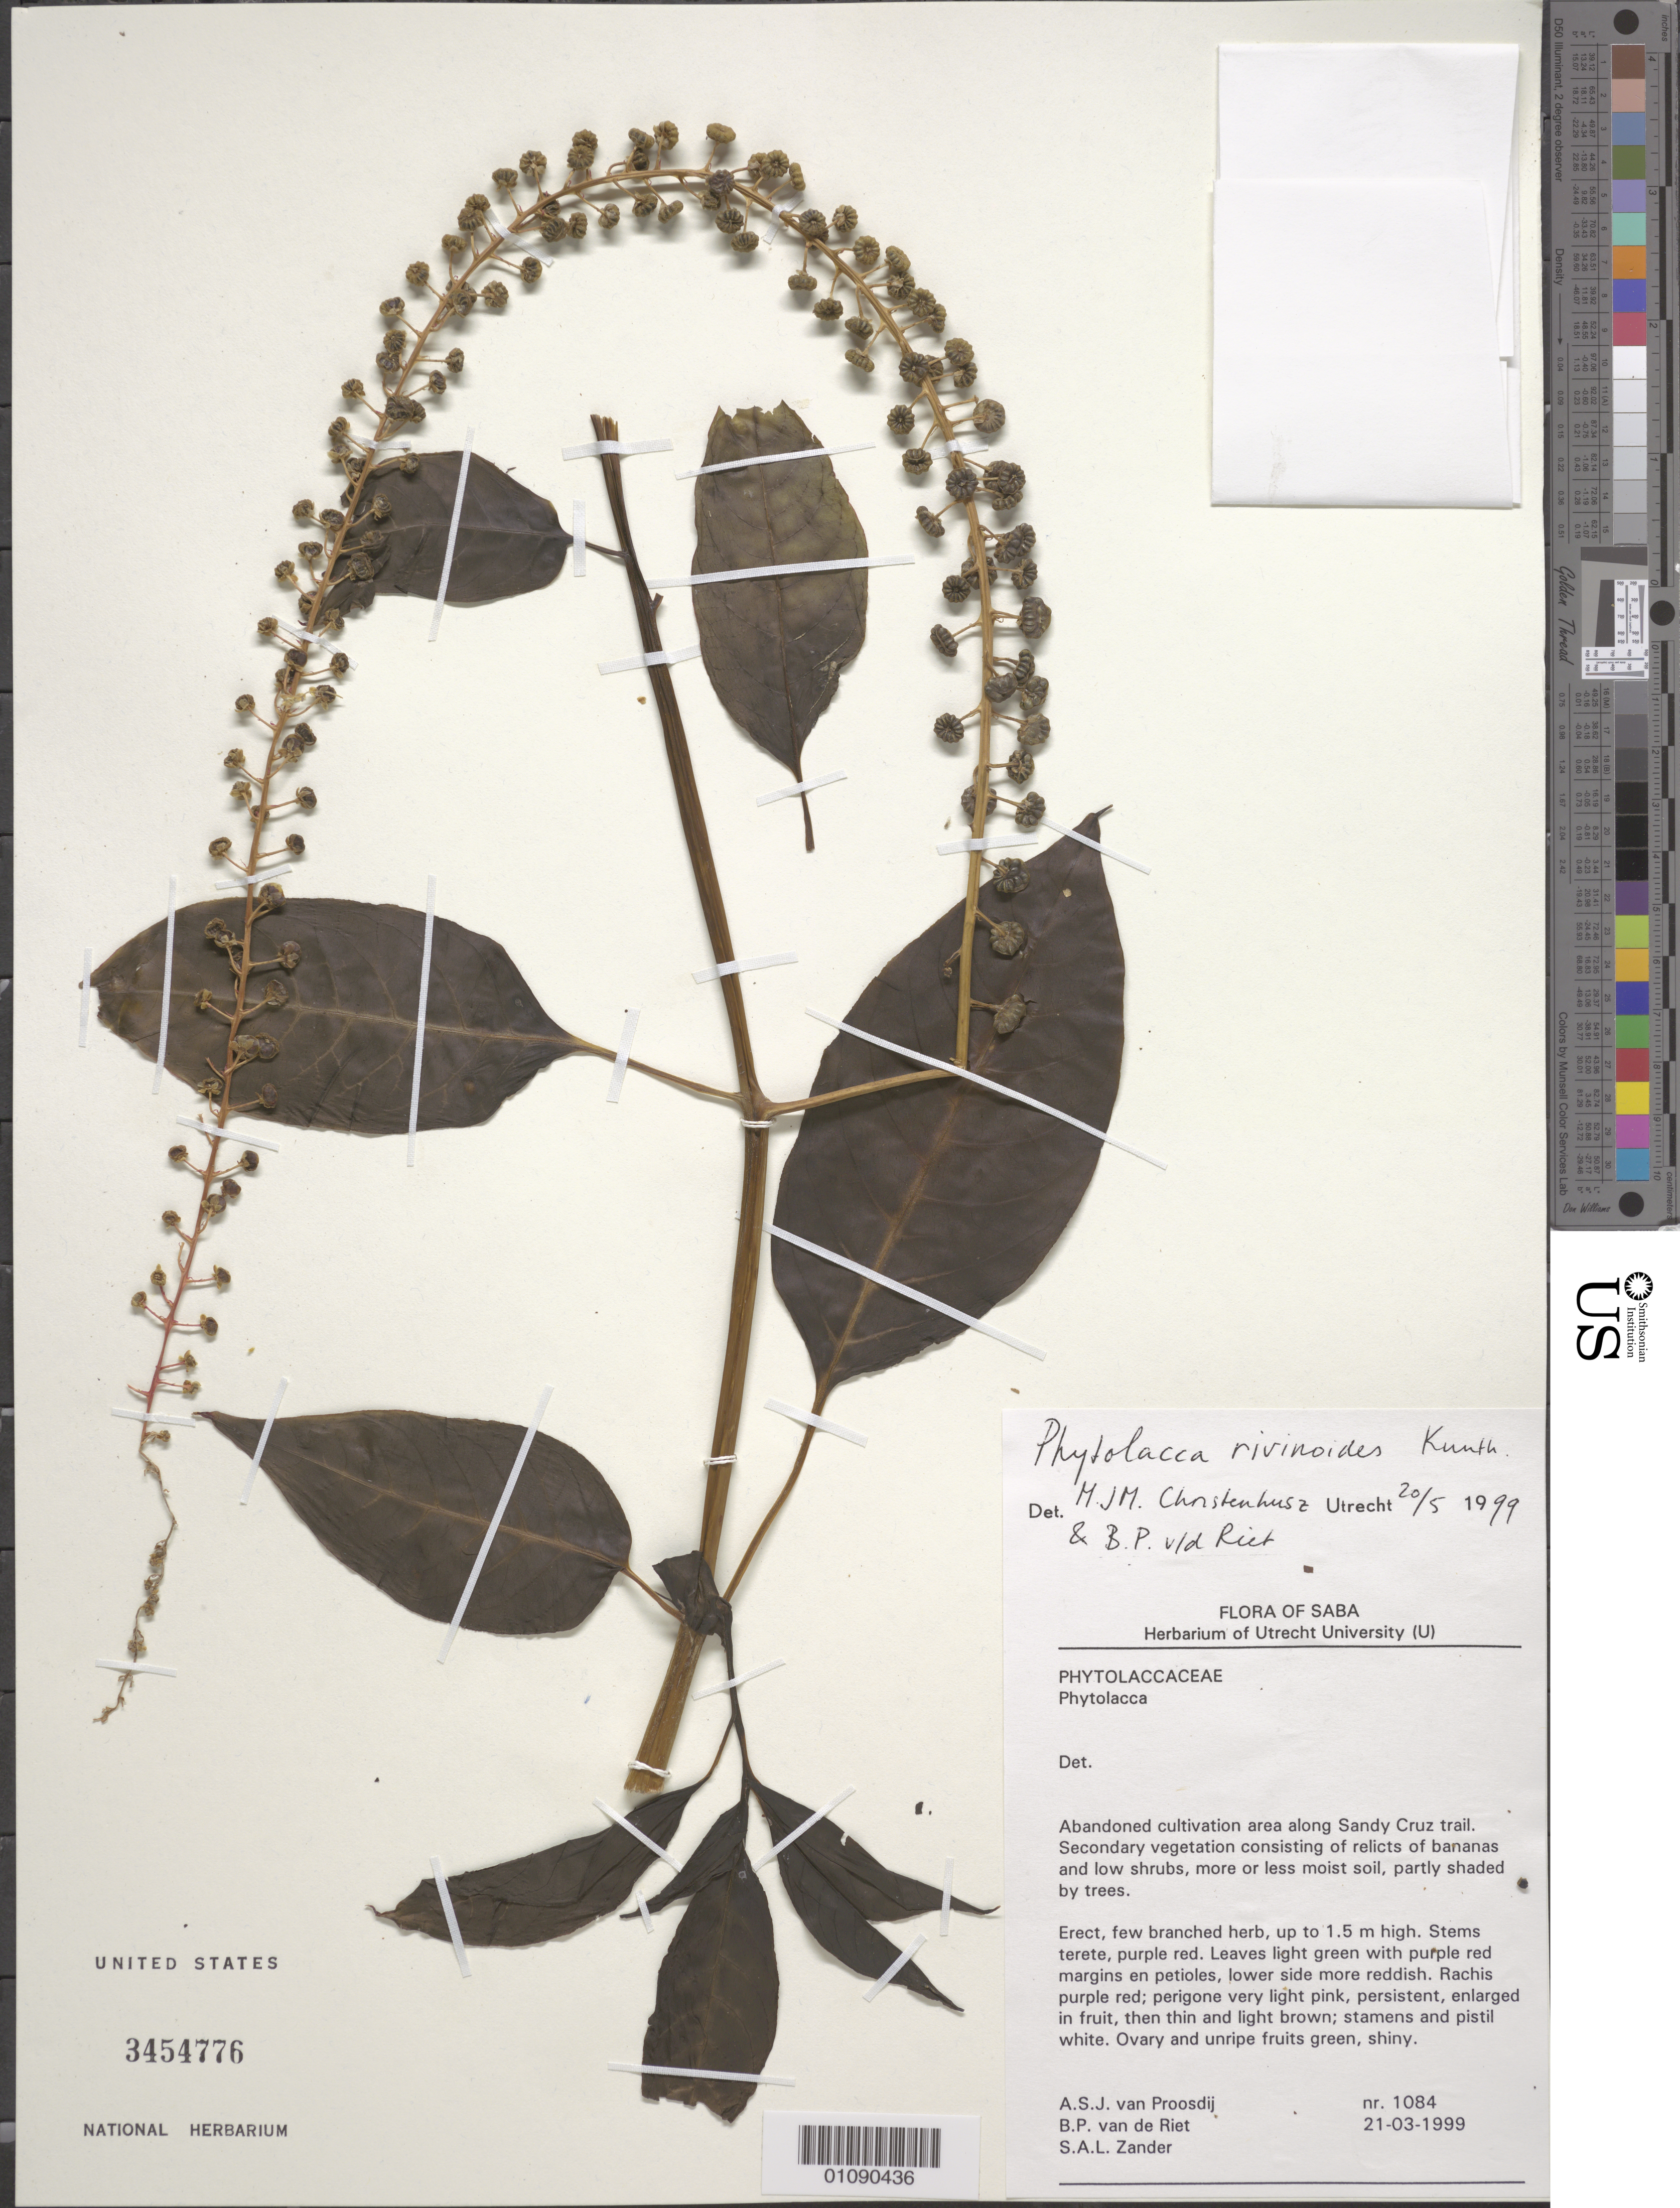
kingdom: Plantae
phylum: Tracheophyta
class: Magnoliopsida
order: Caryophyllales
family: Phytolaccaceae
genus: Phytolacca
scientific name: Phytolacca rivinoides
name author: Kunth & C.D. Bouché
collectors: B. Riet, S. Zander & A. Proosdij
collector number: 1084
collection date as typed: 21 Mar 1999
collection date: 1999-03-21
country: Netherlands Antilles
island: Saba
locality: Along Sandy Cruz trail.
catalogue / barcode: US 3454776